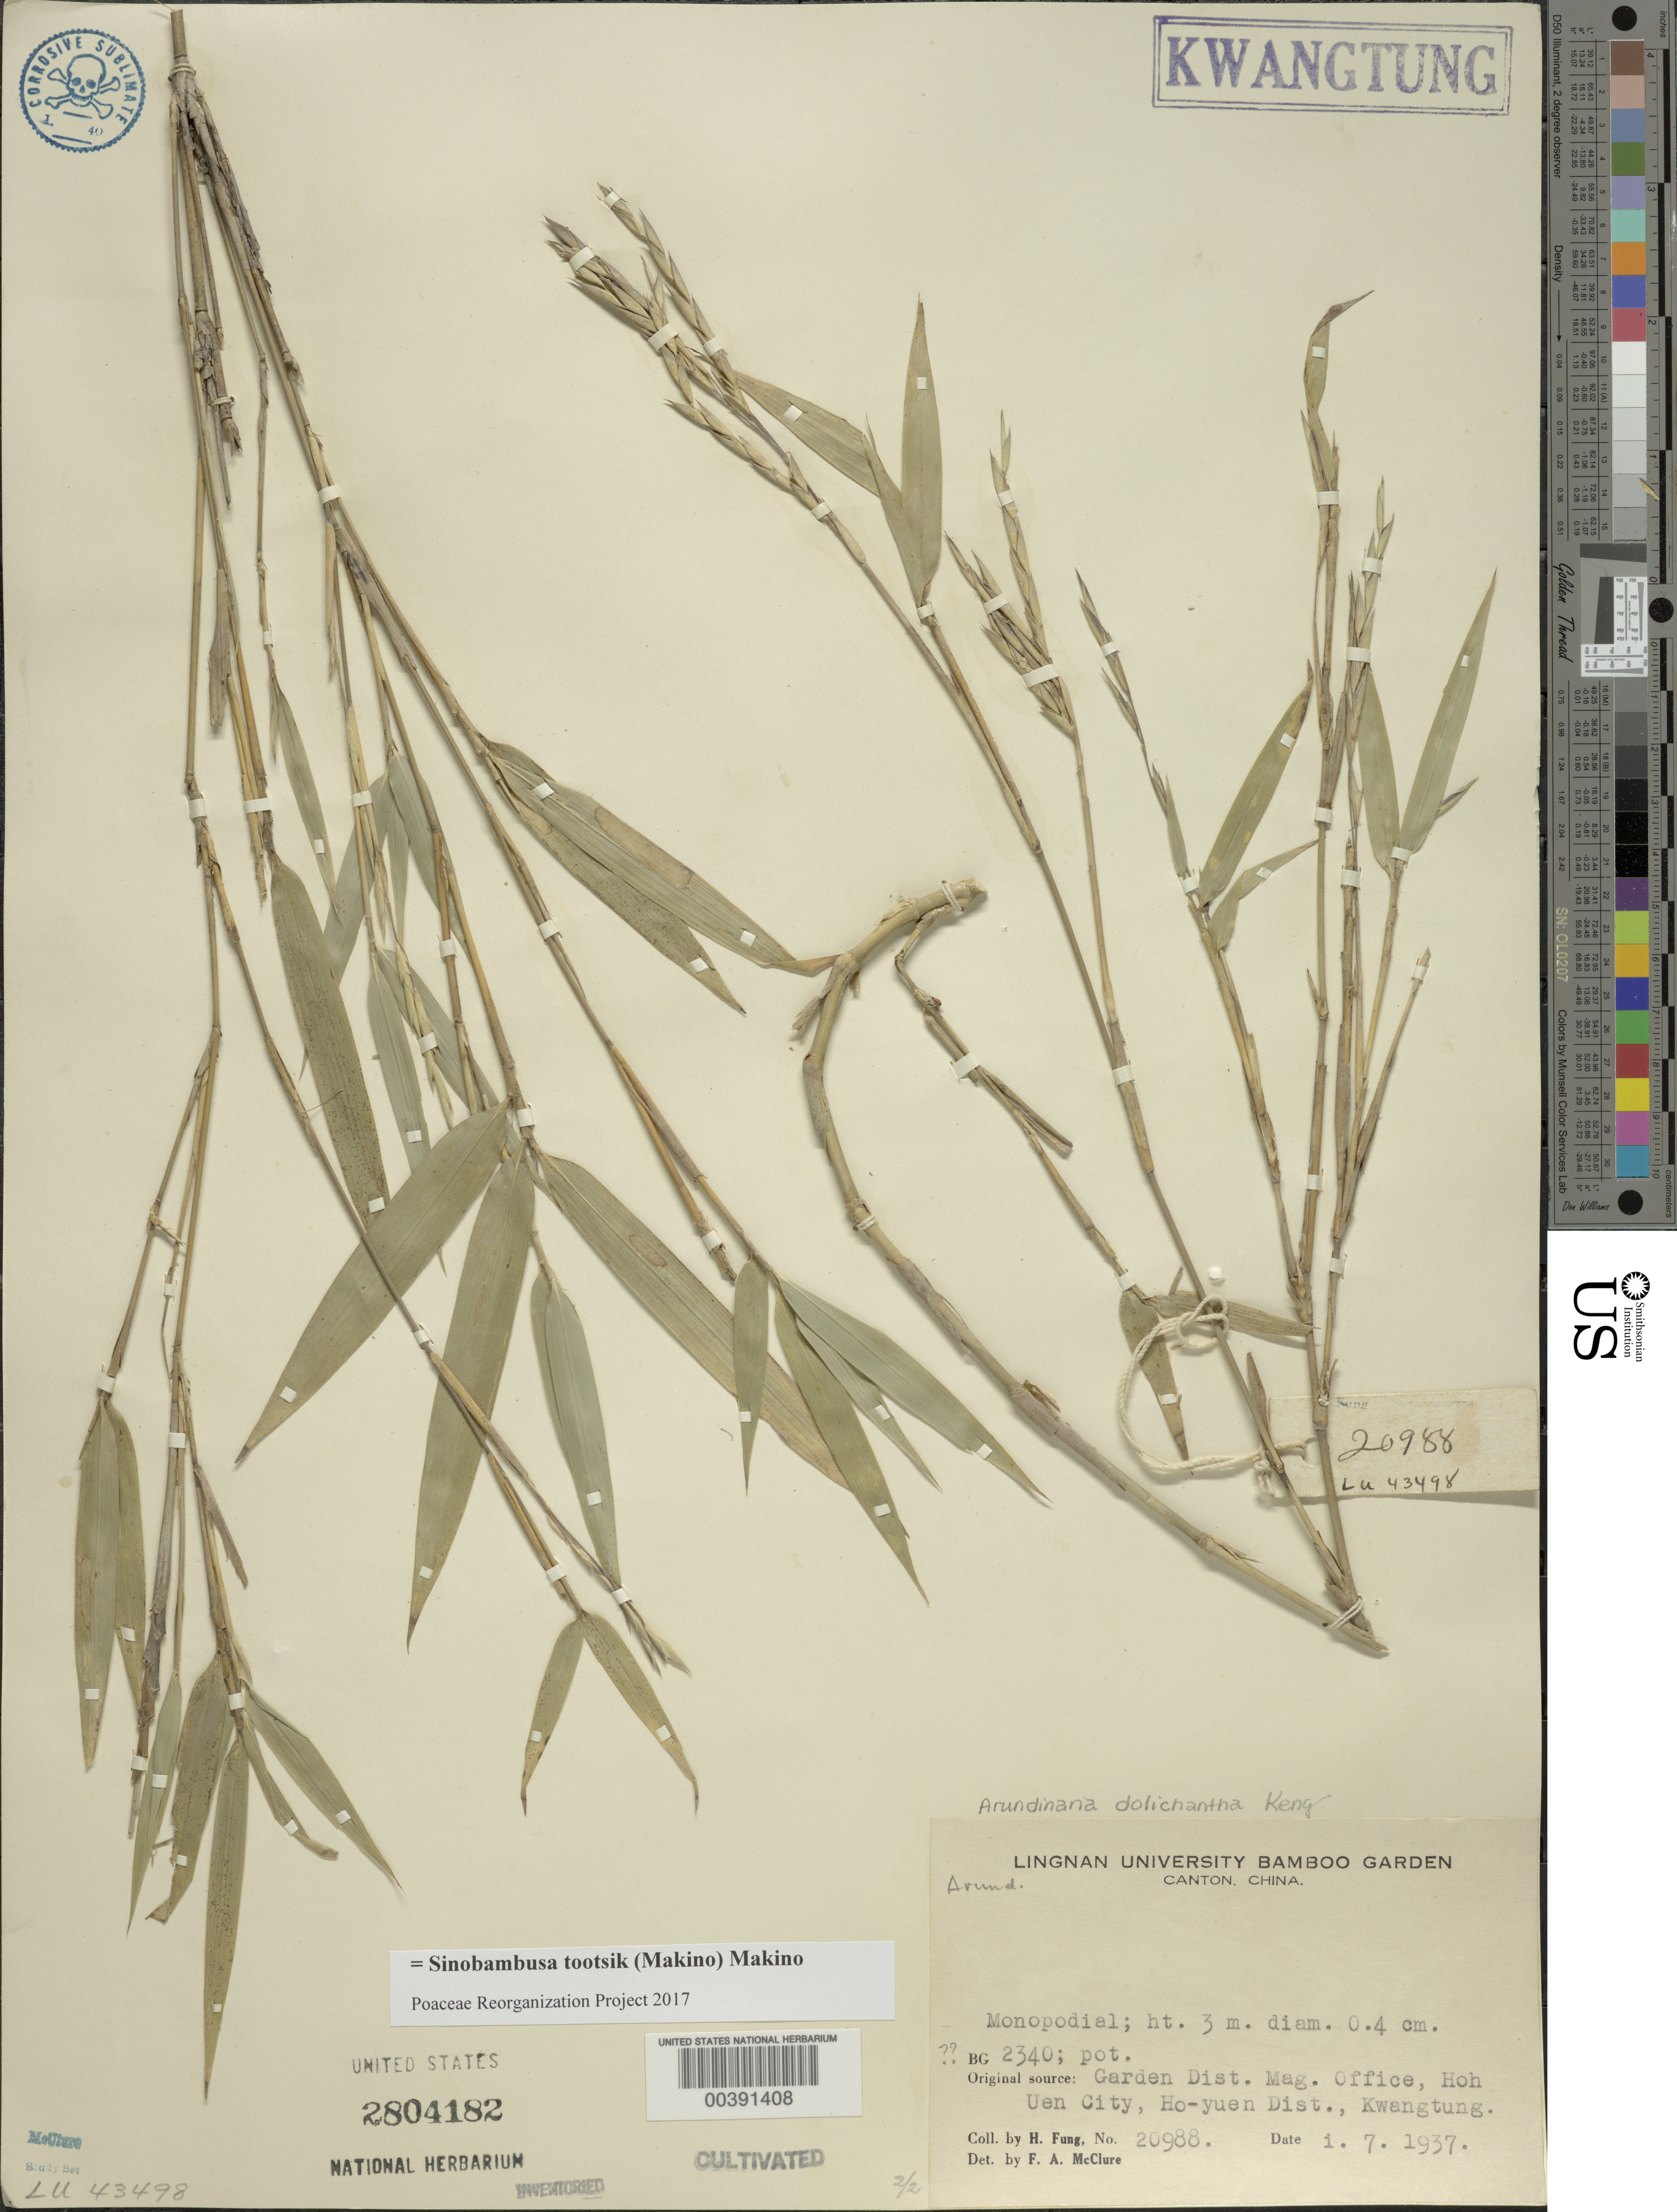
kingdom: Plantae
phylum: Tracheophyta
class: Liliopsida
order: Poales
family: Poaceae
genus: Sinobambusa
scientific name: Sinobambusa tootsik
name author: Makino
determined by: Poaceae Reorganization Project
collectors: H. L. Fung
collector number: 20988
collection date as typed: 07 Jan 1937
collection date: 1937-01-07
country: China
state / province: Guangdong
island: Honam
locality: Lingnan univ. bg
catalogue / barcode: US 2804182